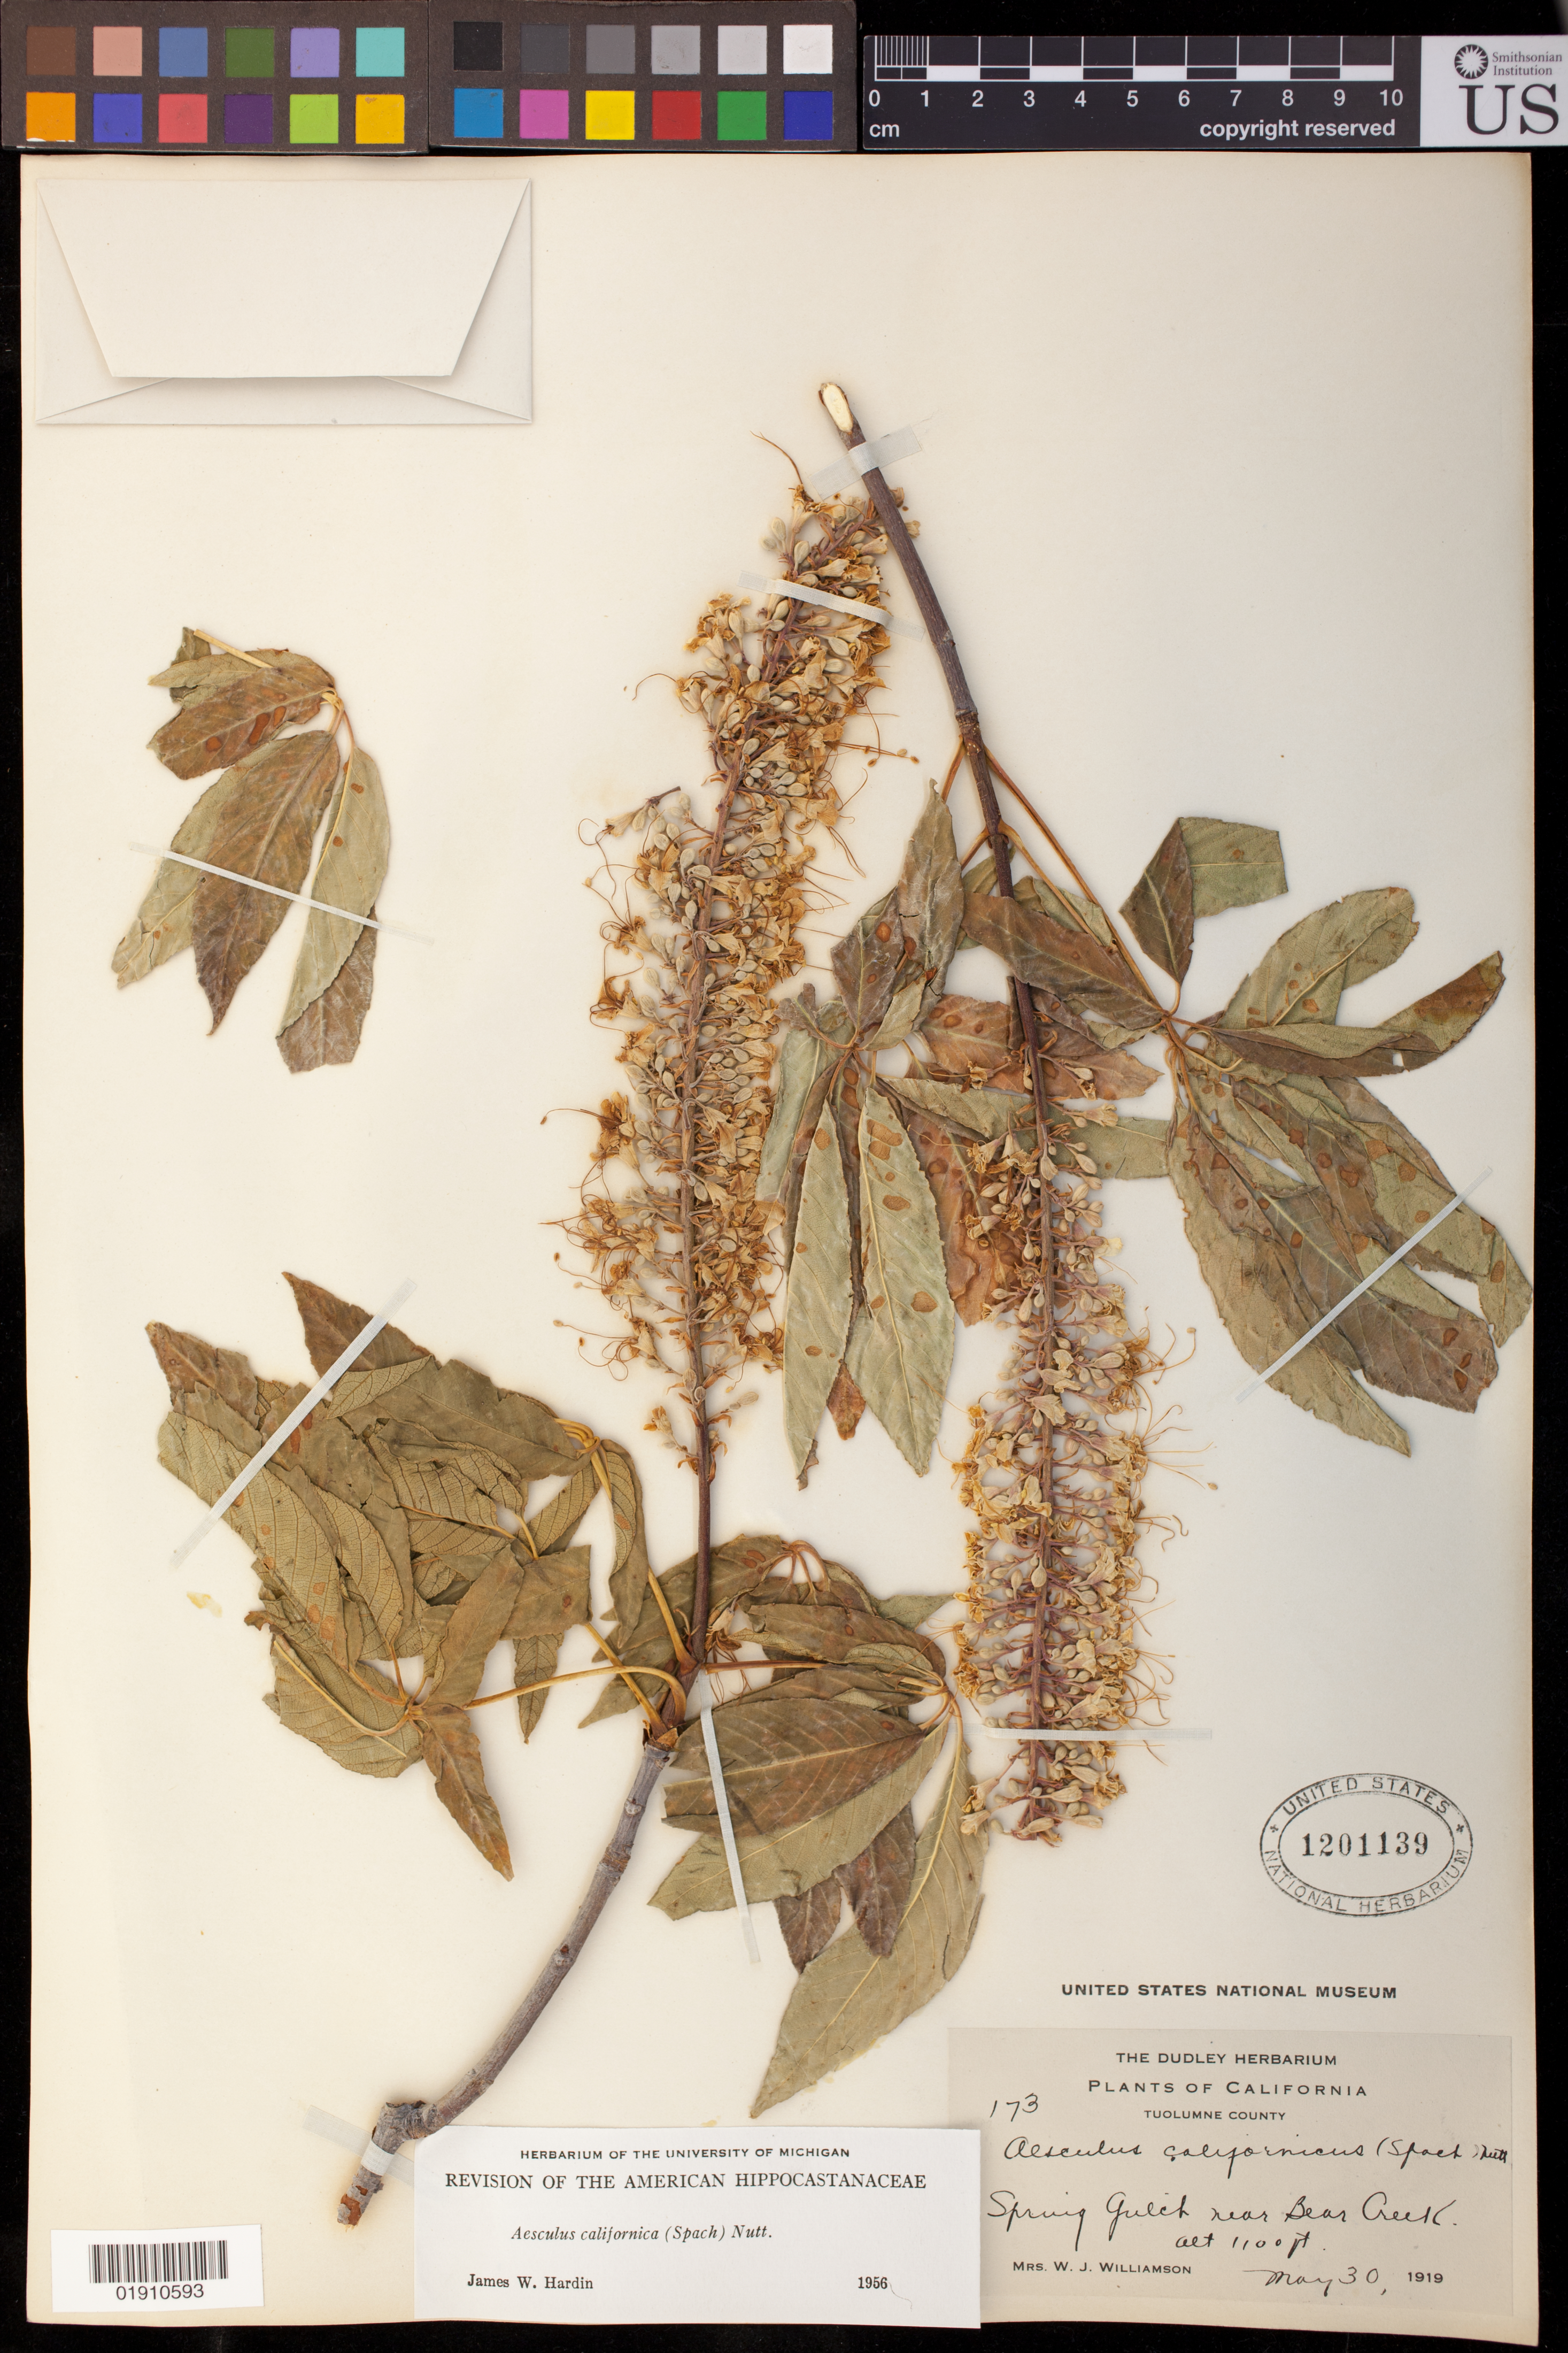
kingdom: Plantae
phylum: Tracheophyta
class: Magnoliopsida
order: Sapindales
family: Sapindaceae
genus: Aesculus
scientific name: Aesculus californica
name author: (Spach) Nutt.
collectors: W. Williamson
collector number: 173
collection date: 1919-05-30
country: United States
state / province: California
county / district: Tuolumne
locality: Spring Gulch near Bear Creek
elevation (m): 335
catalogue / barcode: US 1201139